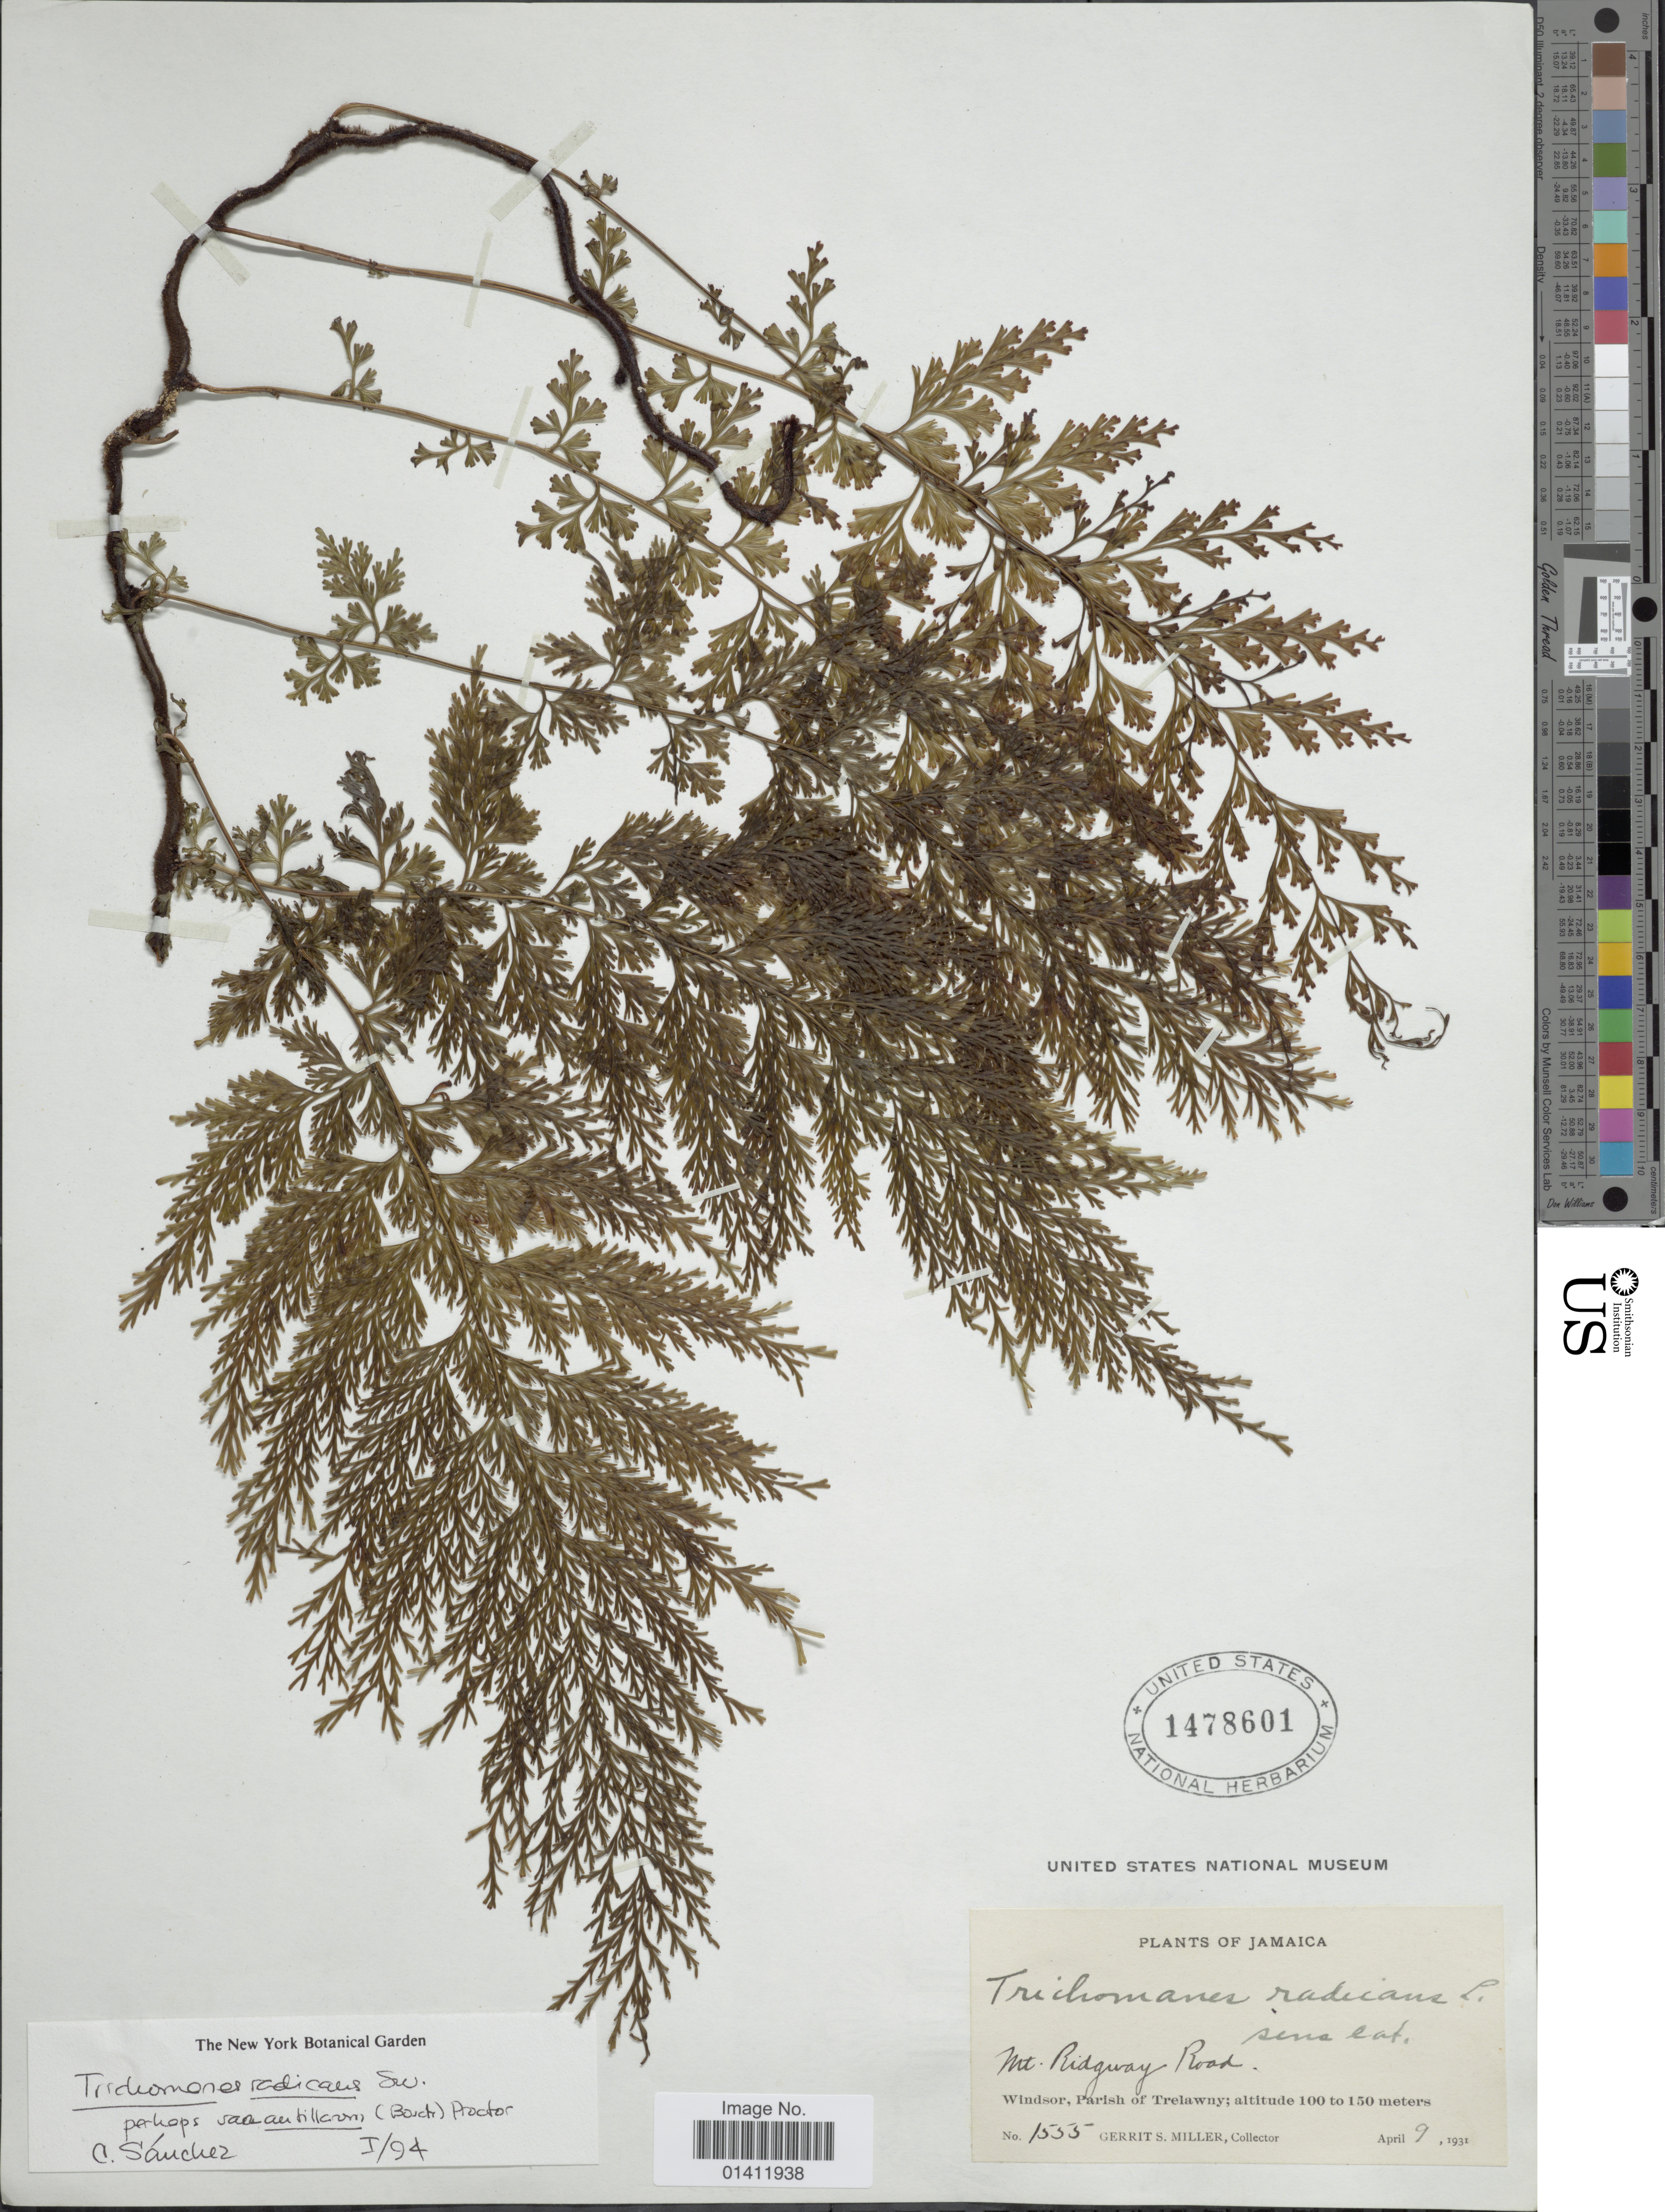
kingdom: Plantae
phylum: Tracheophyta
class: Polypodiopsida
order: Hymenophyllales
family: Hymenophyllaceae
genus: Vandenboschia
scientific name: Vandenboschia radicans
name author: (Sw.) Copel.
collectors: G. S. Miller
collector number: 1555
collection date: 1931-04-09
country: Jamaica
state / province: Trelawny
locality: Windsor, Parish of Trelawny.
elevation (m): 100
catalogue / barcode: US 1478601